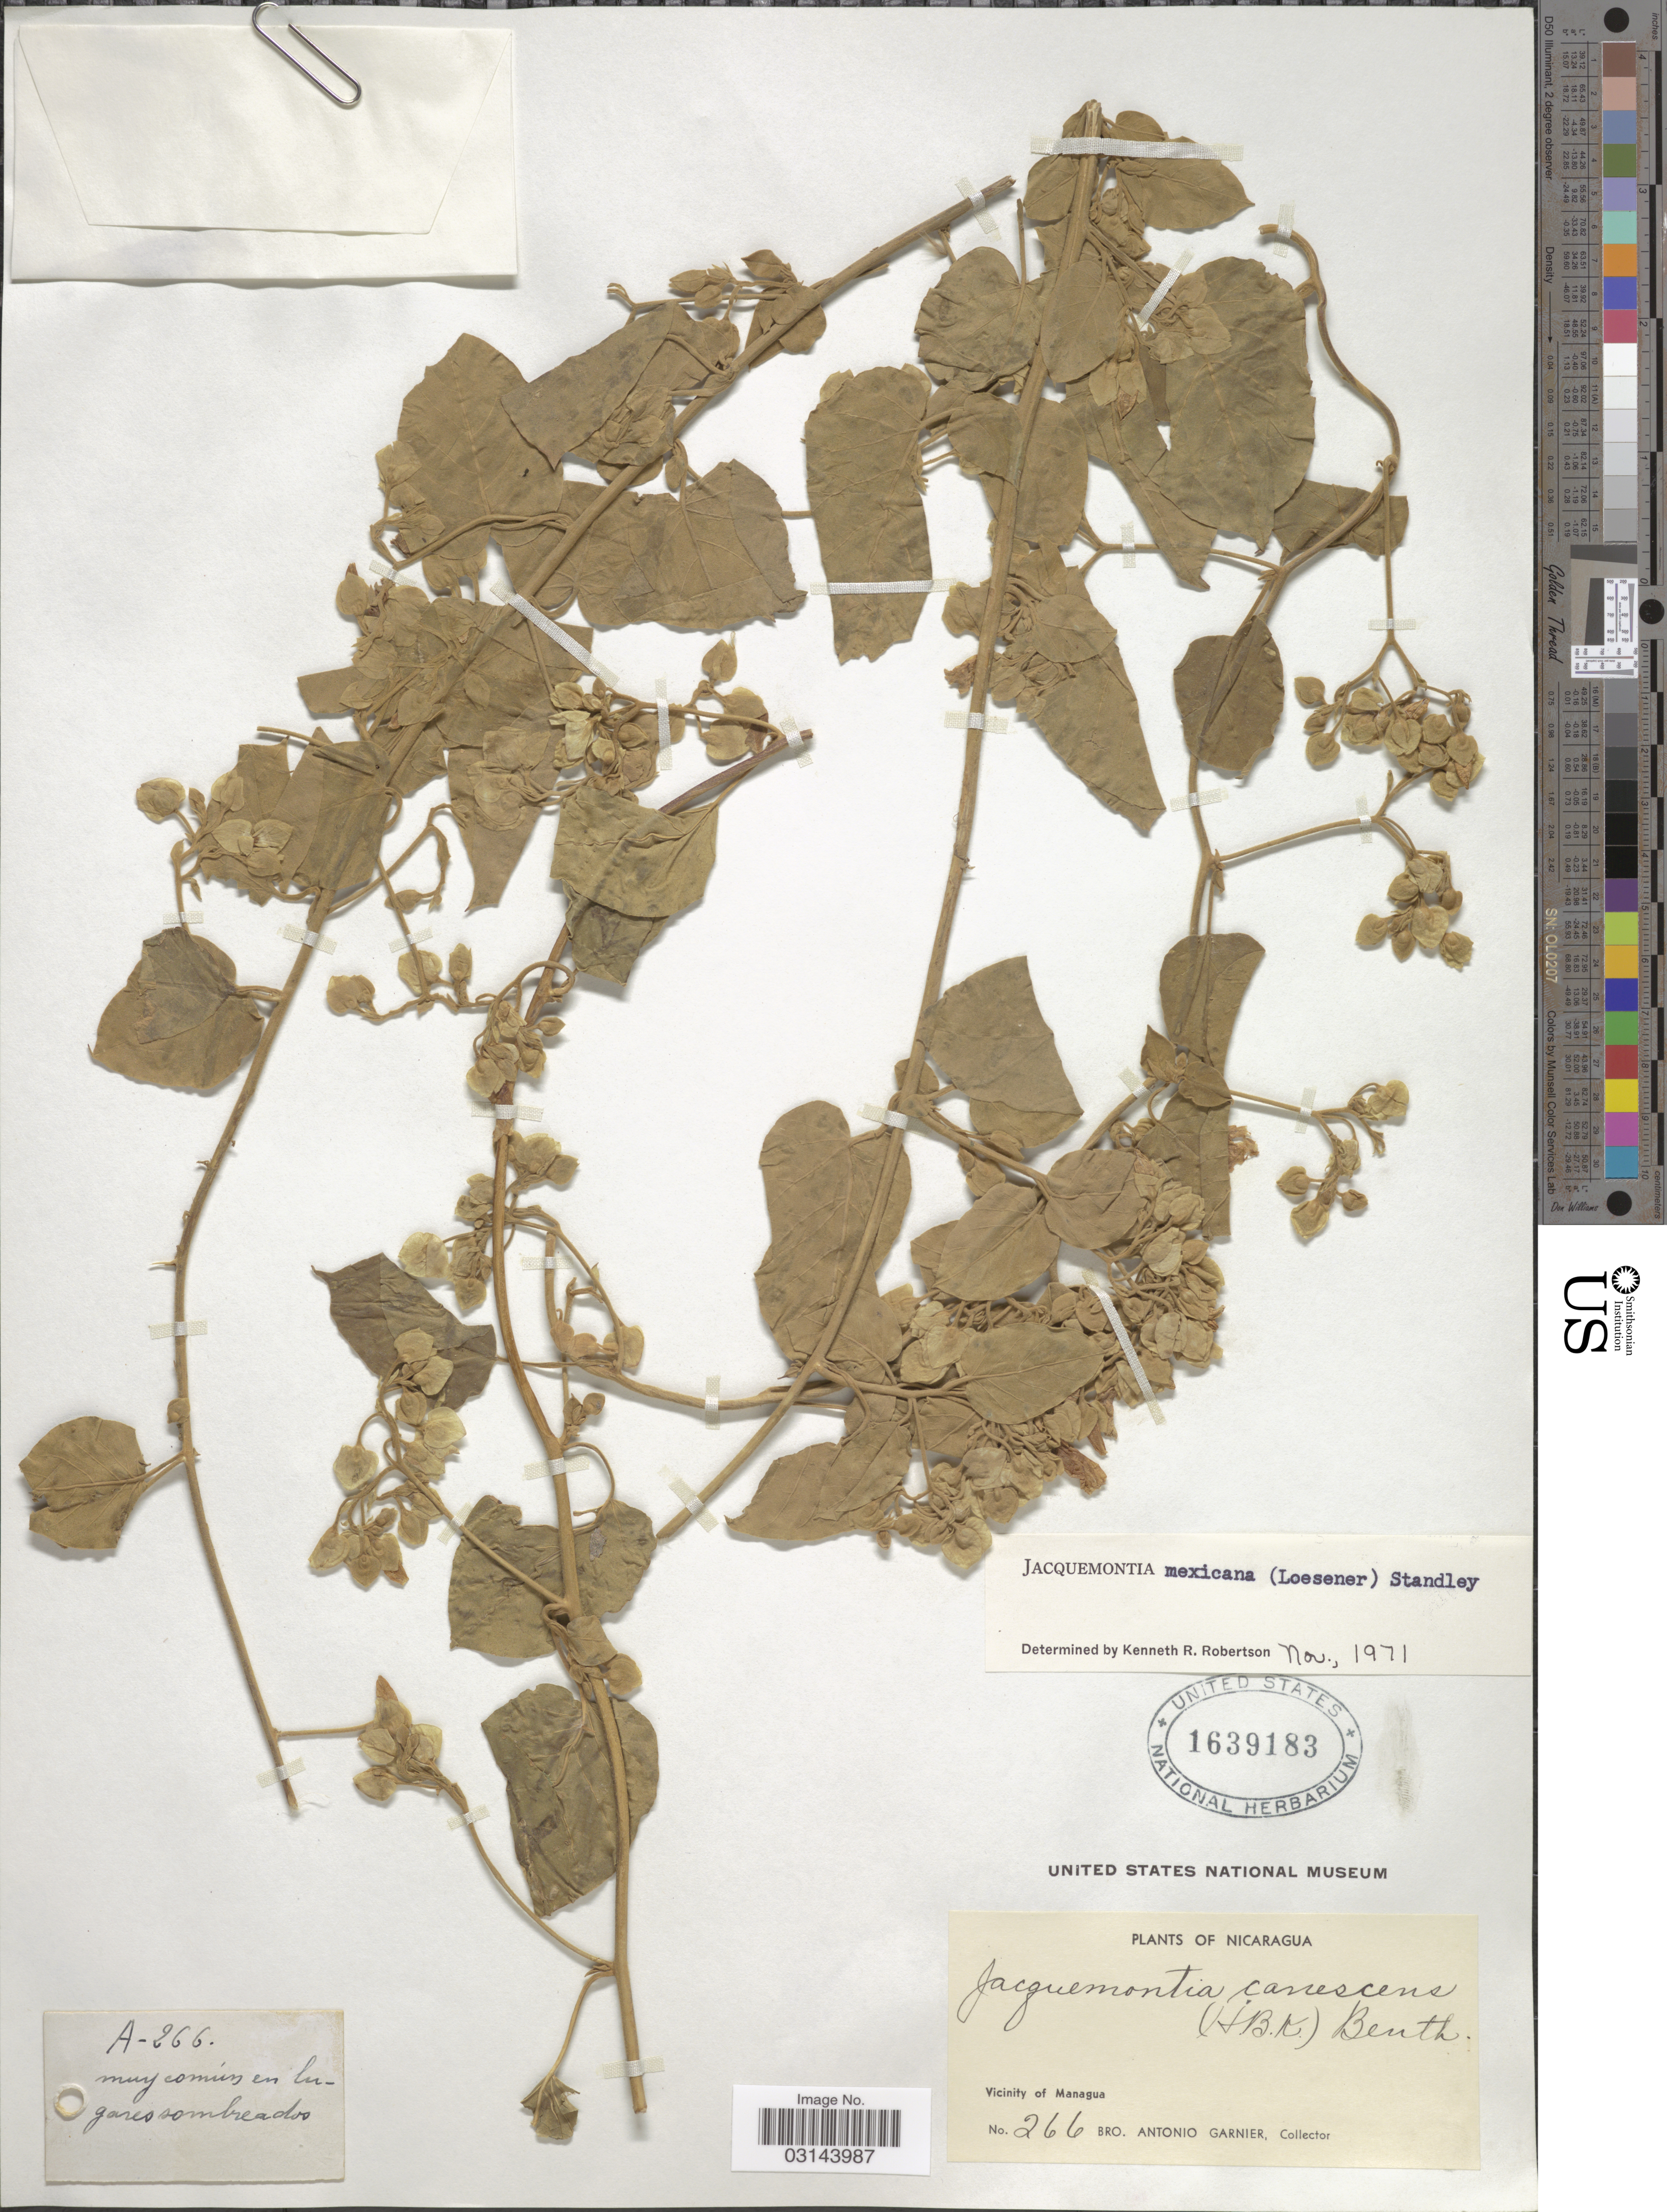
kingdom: Plantae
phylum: Tracheophyta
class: Magnoliopsida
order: Solanales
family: Convolvulaceae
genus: Jacquemontia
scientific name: Jacquemontia mexicana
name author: (Loes.) Standl. & Steyerm.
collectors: Bro. A. Garnier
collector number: A-266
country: Nicaragua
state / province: Managua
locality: Vicinity of Managua.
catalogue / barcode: US 1639183